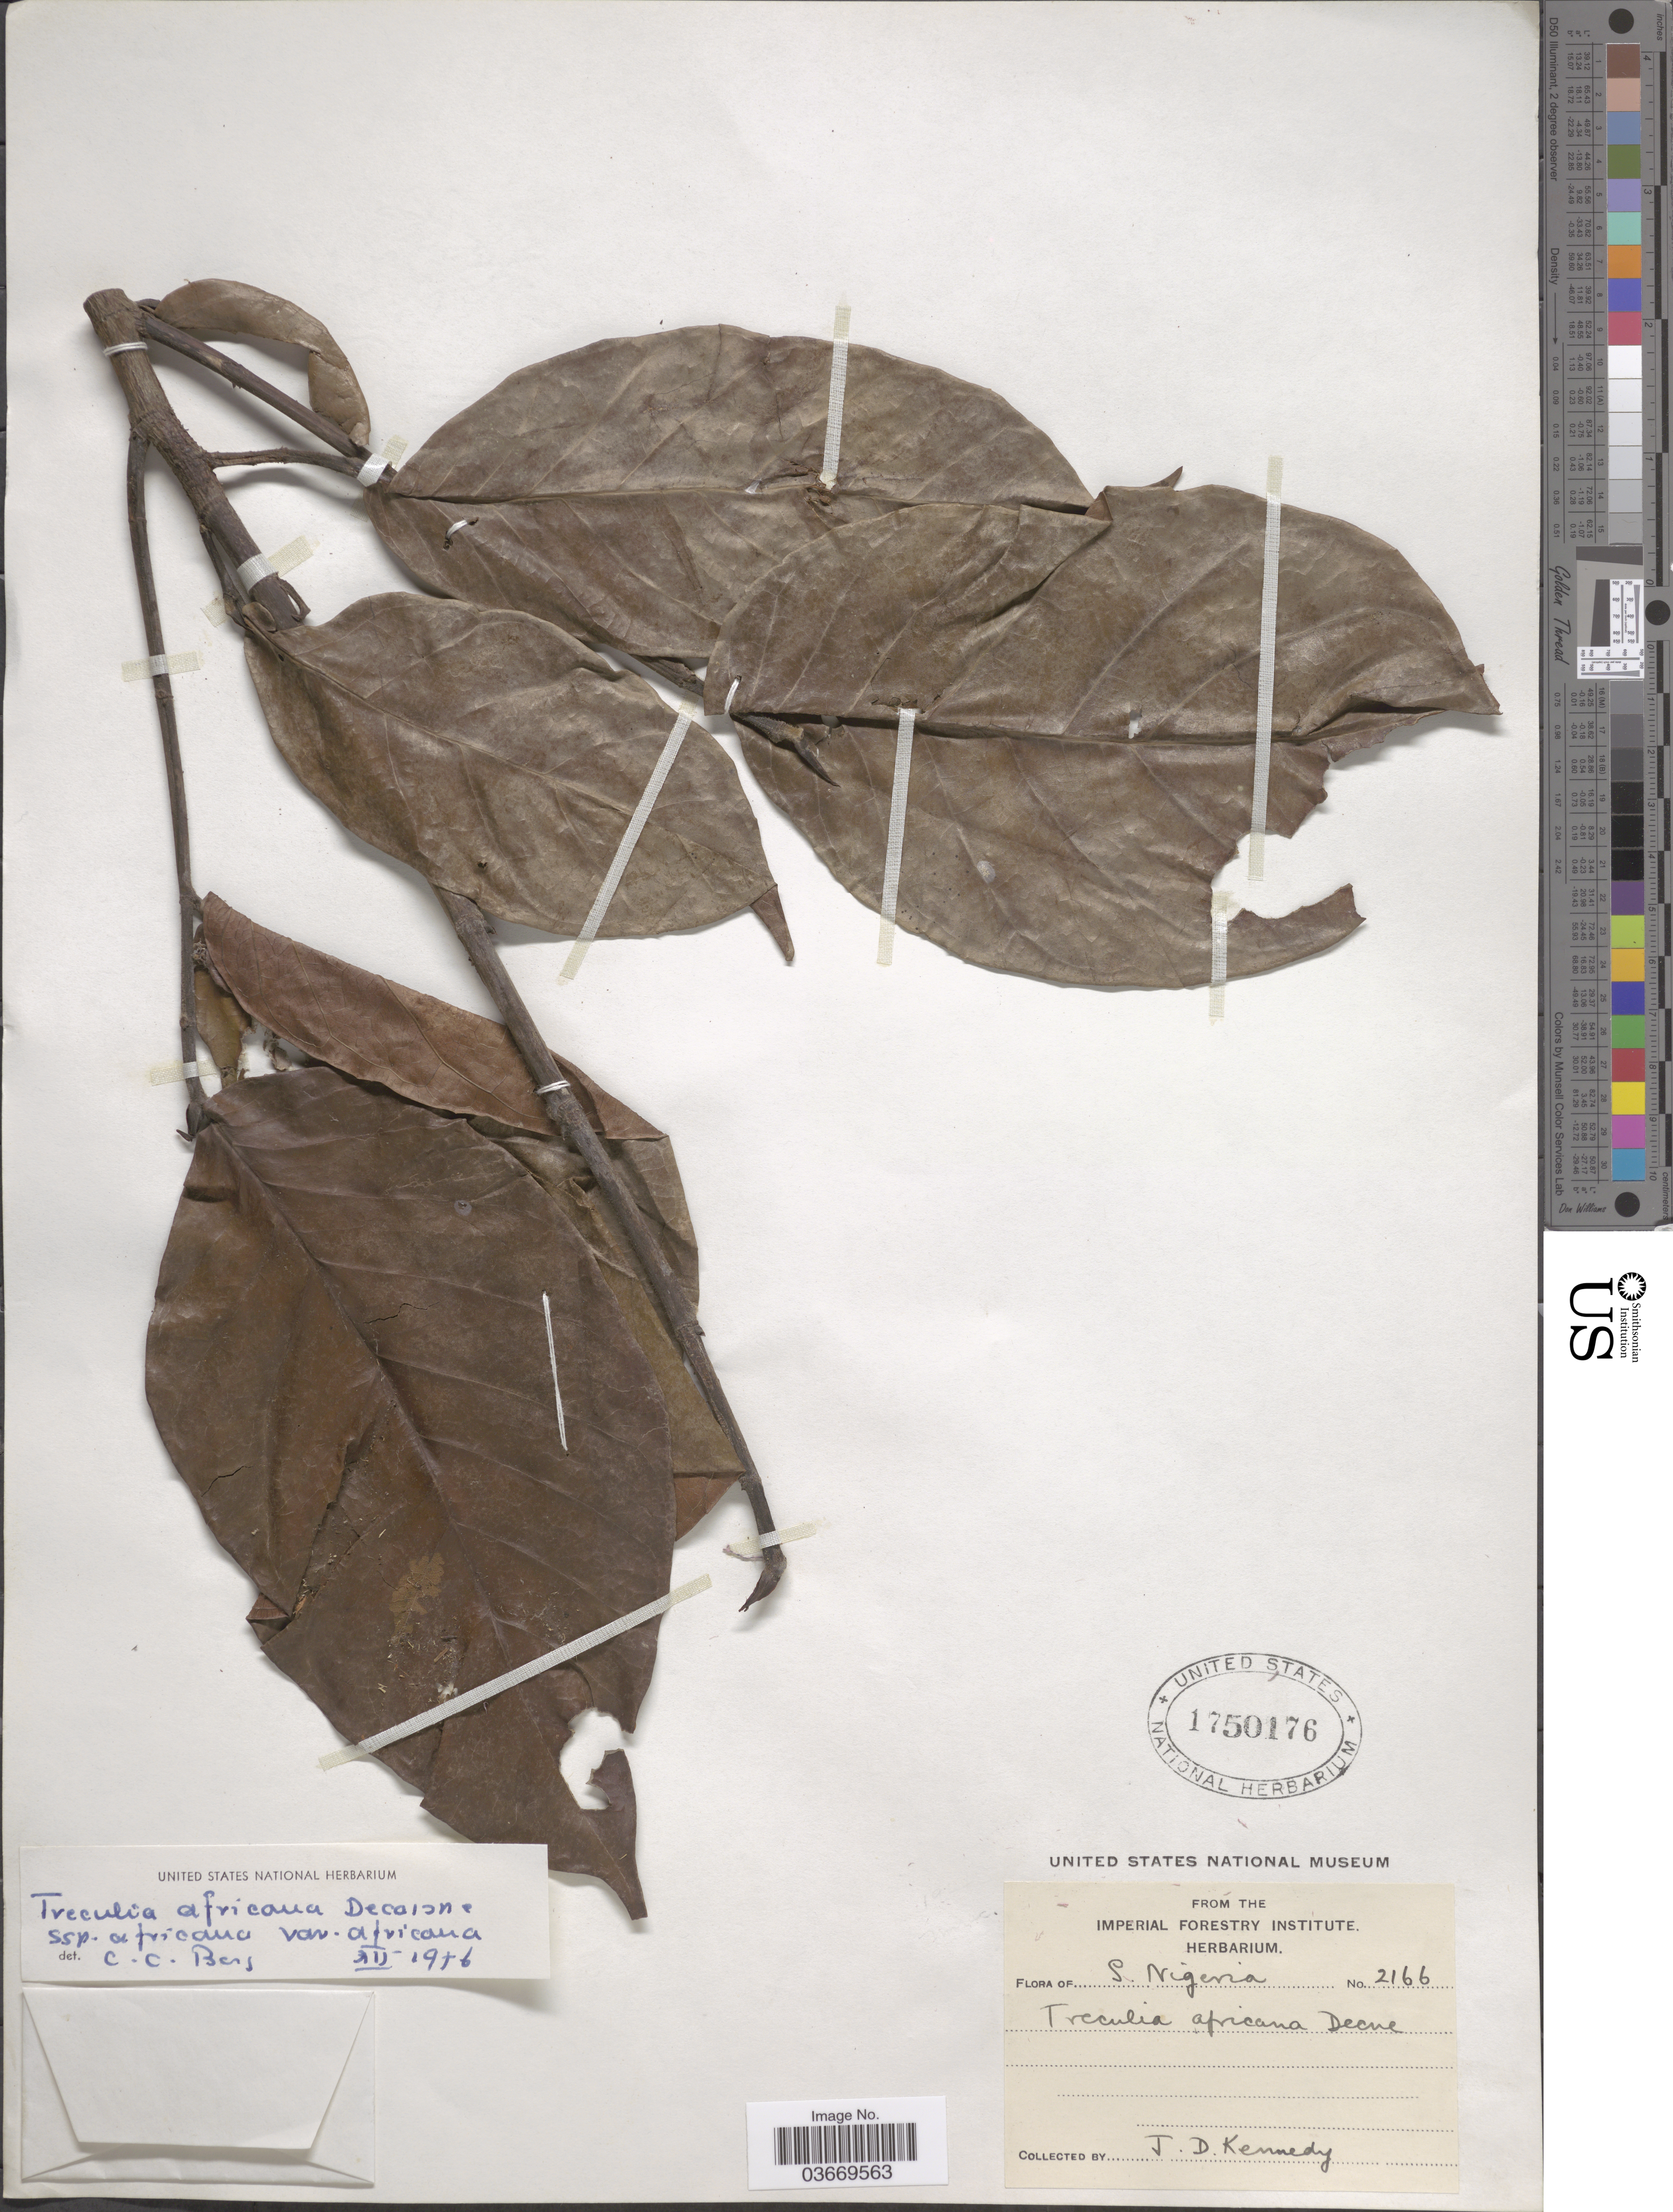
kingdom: Plantae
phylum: Tracheophyta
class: Magnoliopsida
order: Rosales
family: Moraceae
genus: Treculia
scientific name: Treculia africana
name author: Decne.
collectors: J. D. Kennedy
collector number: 2166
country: Nigeria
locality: S. Nigeria.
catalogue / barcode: US 1750176